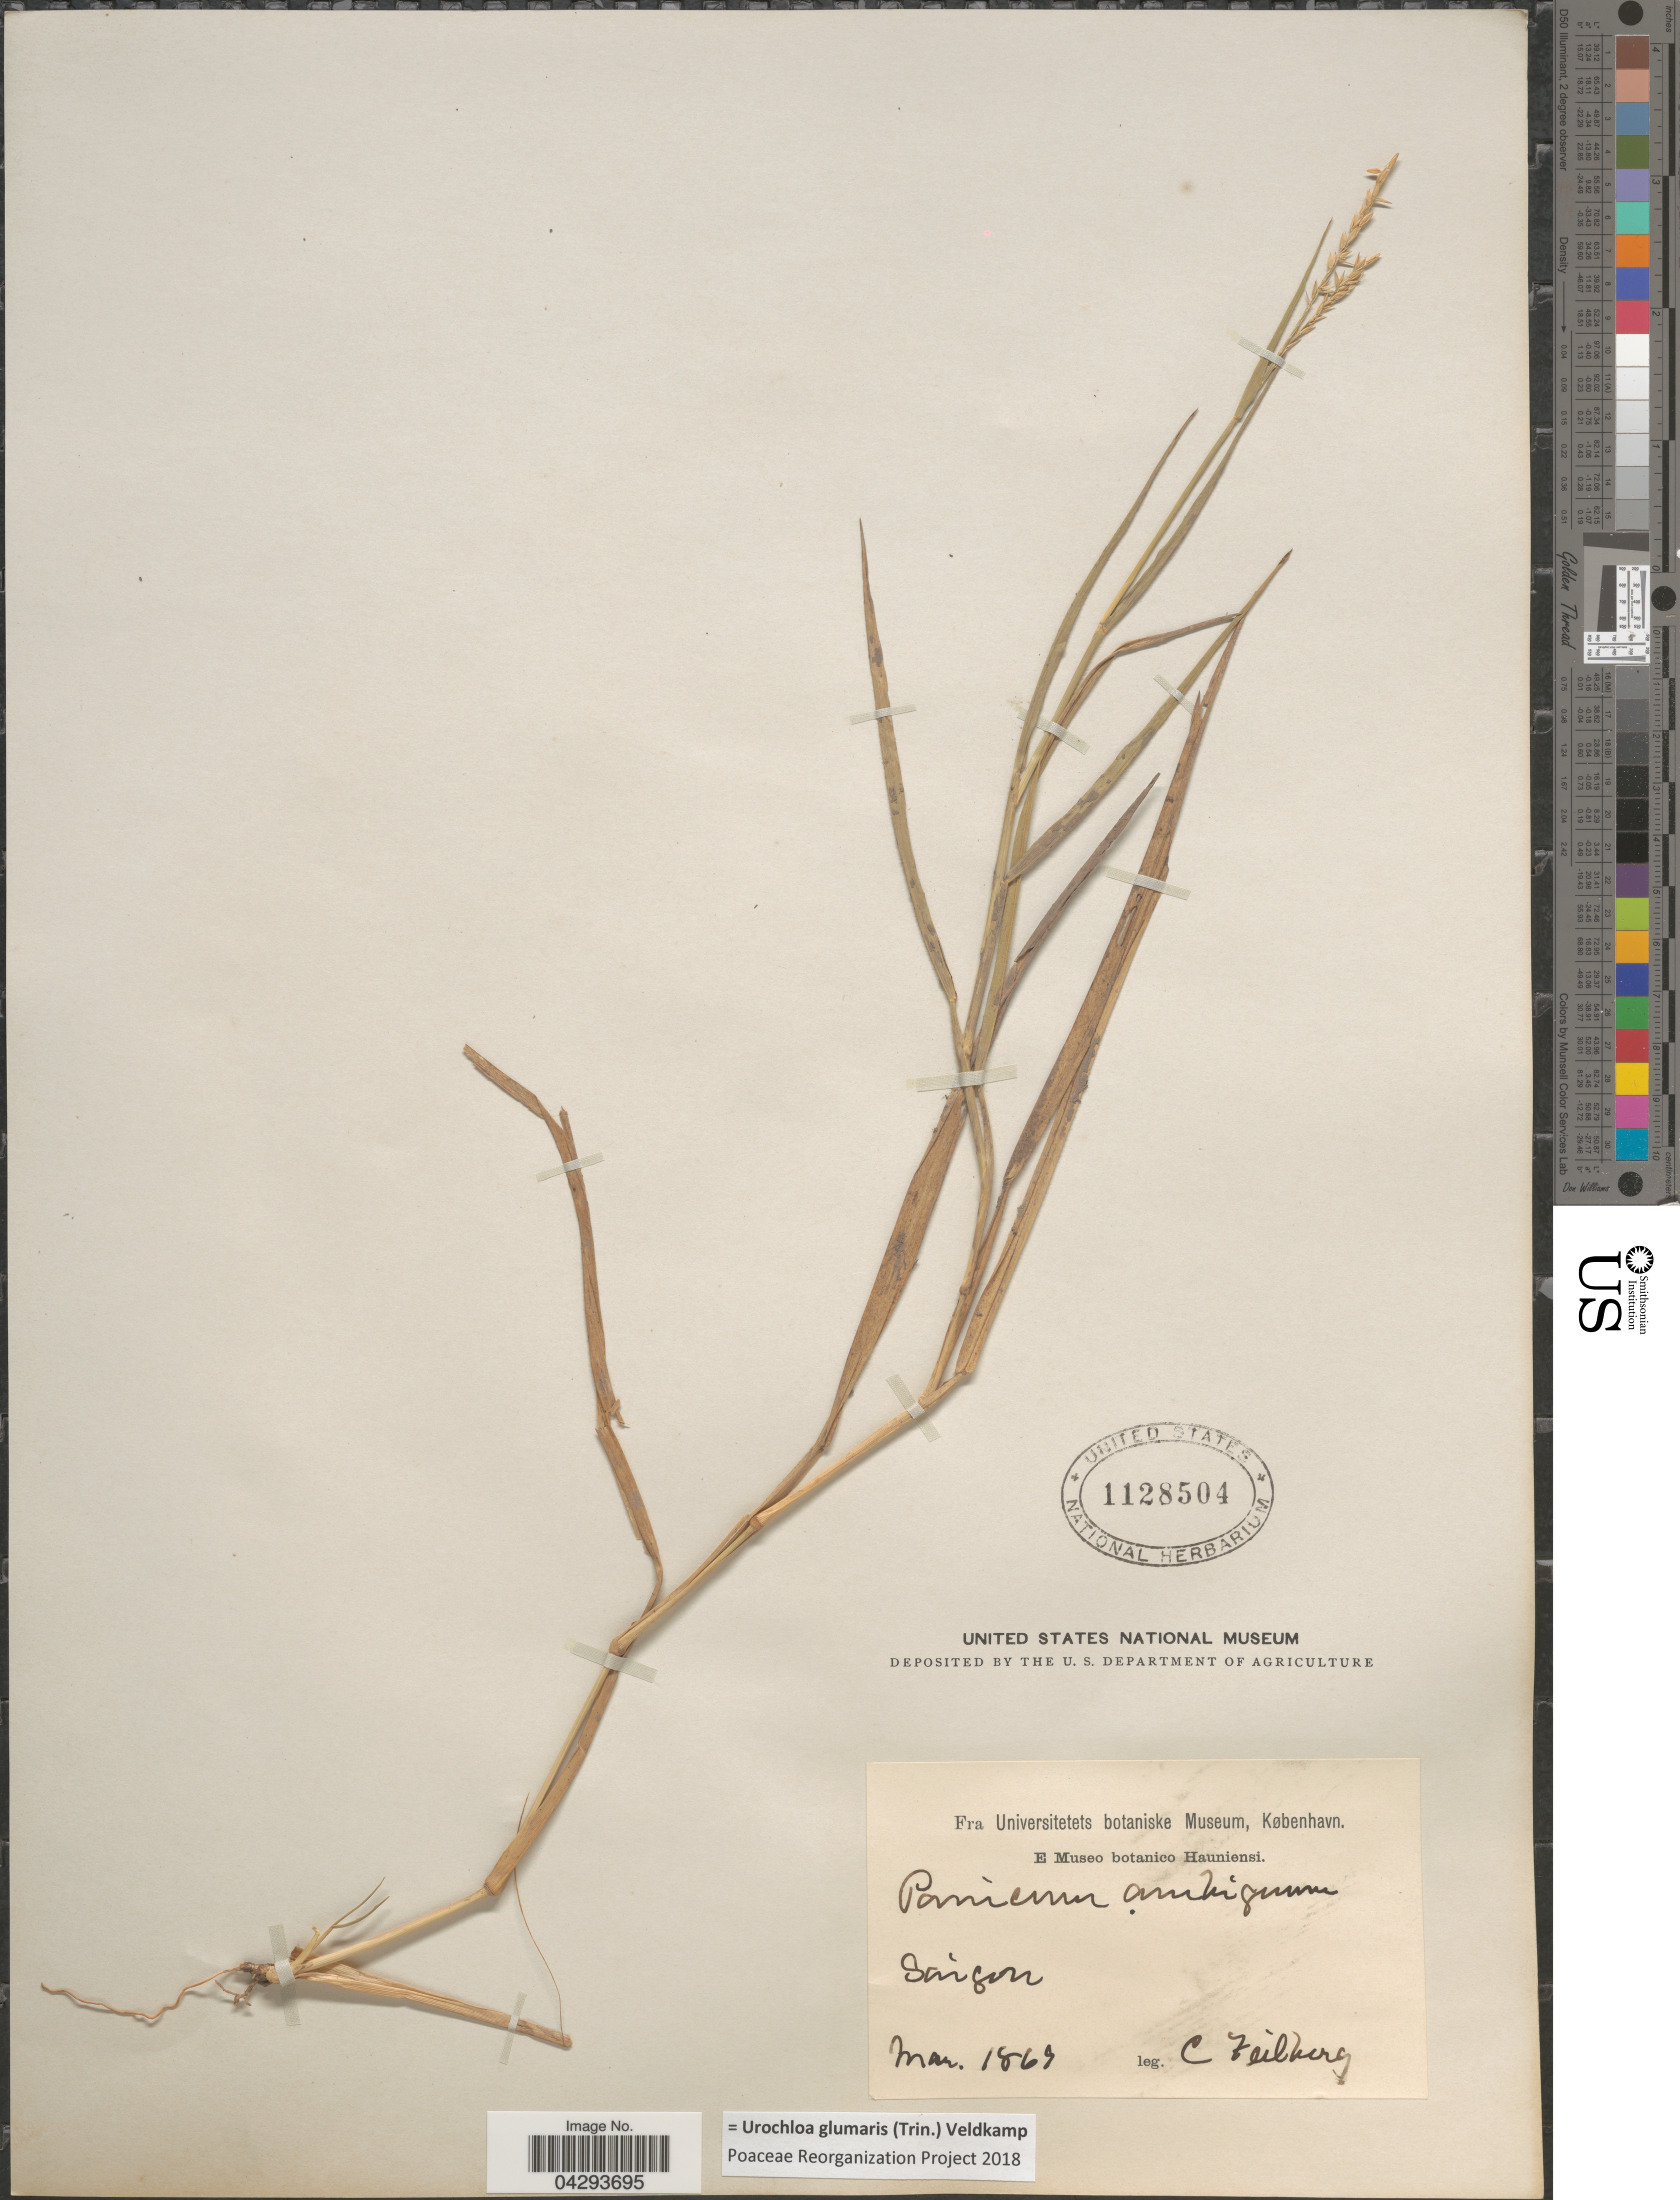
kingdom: Plantae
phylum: Tracheophyta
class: Liliopsida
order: Poales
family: Poaceae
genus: Urochloa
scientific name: Urochloa glumaris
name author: (Trin.) Veldkamp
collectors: C. Feilberg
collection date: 1863-03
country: Vietnam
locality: Saigon.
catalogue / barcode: US 1128504